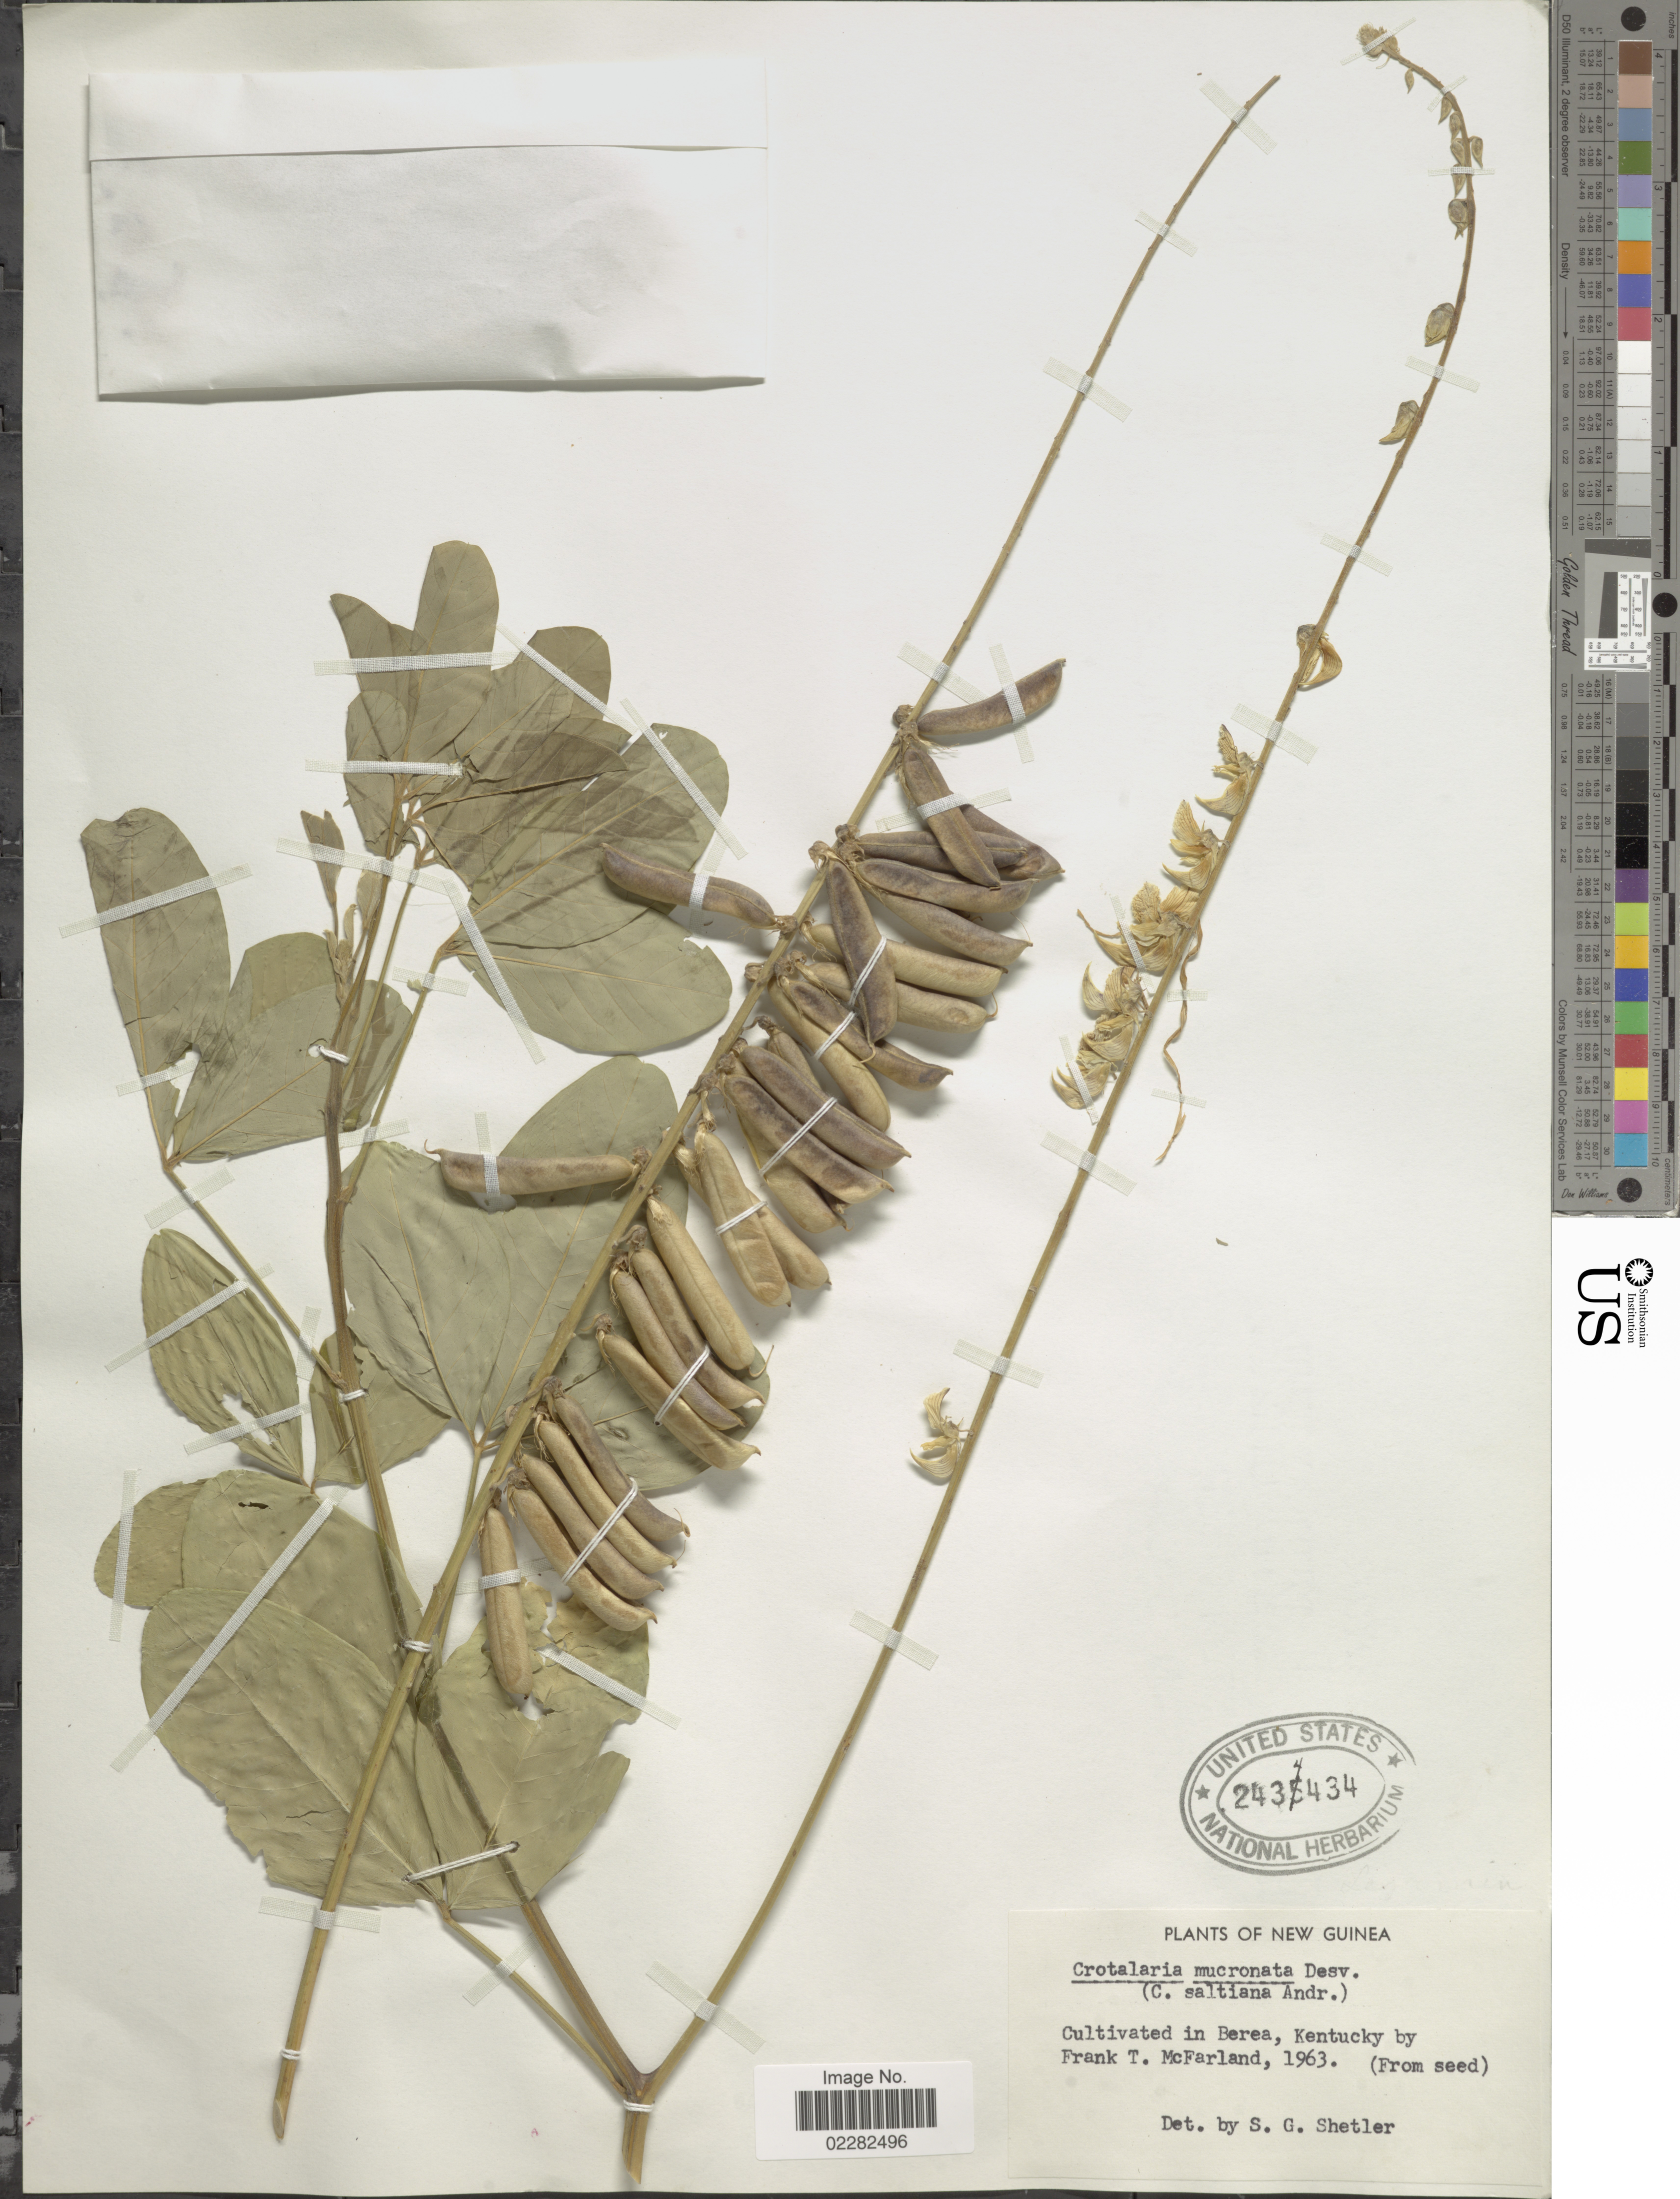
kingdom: Plantae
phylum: Tracheophyta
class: Magnoliopsida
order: Fabales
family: Fabaceae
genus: Crotalaria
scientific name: Crotalaria pallida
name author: Aiton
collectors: F. McFarland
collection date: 1963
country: United States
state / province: Kentucky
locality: Plants of New Guinea. Cultivated in Berea, Kentucky.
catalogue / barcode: US 2434434